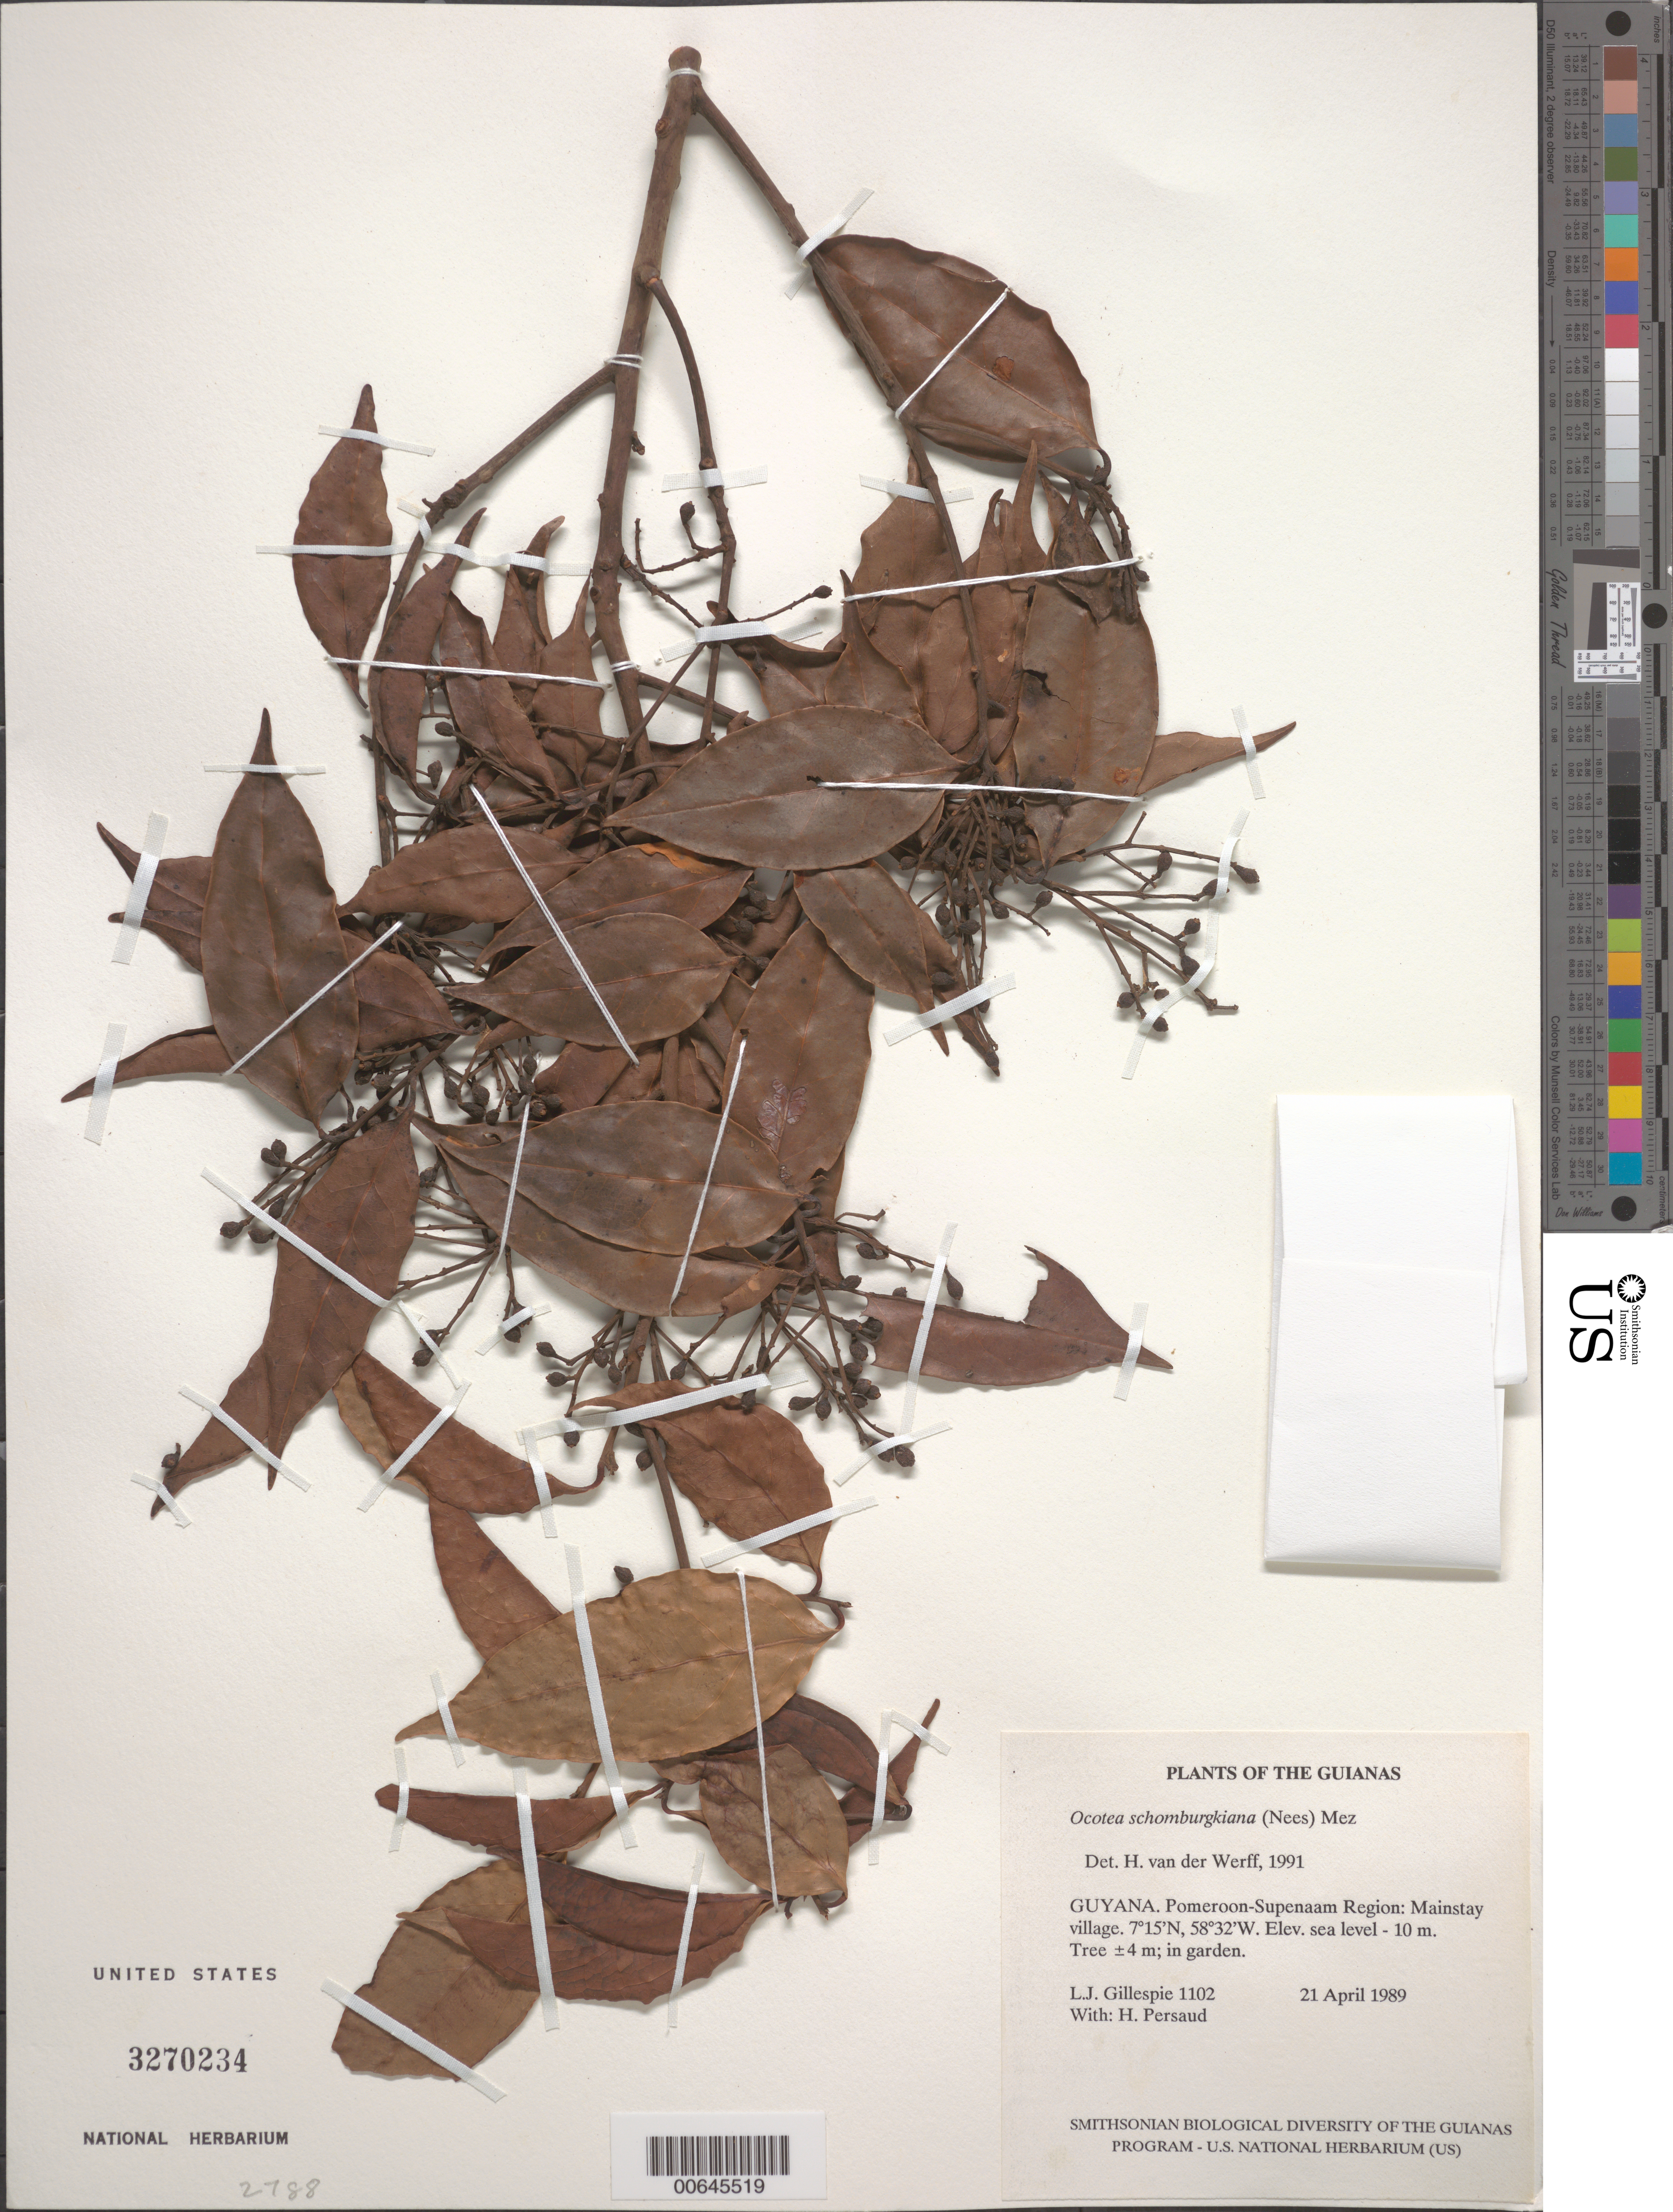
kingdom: Plantae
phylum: Tracheophyta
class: Magnoliopsida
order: Laurales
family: Lauraceae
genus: Ocotea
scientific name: Ocotea schomburgkiana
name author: (Nees) Mez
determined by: van der Werff, H., (MO), Missouri Botanical Garden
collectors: L. J. Gillespie & H. Persaud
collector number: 1102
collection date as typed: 21 April 1989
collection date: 1989-04-21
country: Guyana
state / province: Pomeroon-Supenaam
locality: Mainstay Village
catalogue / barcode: US 3270234